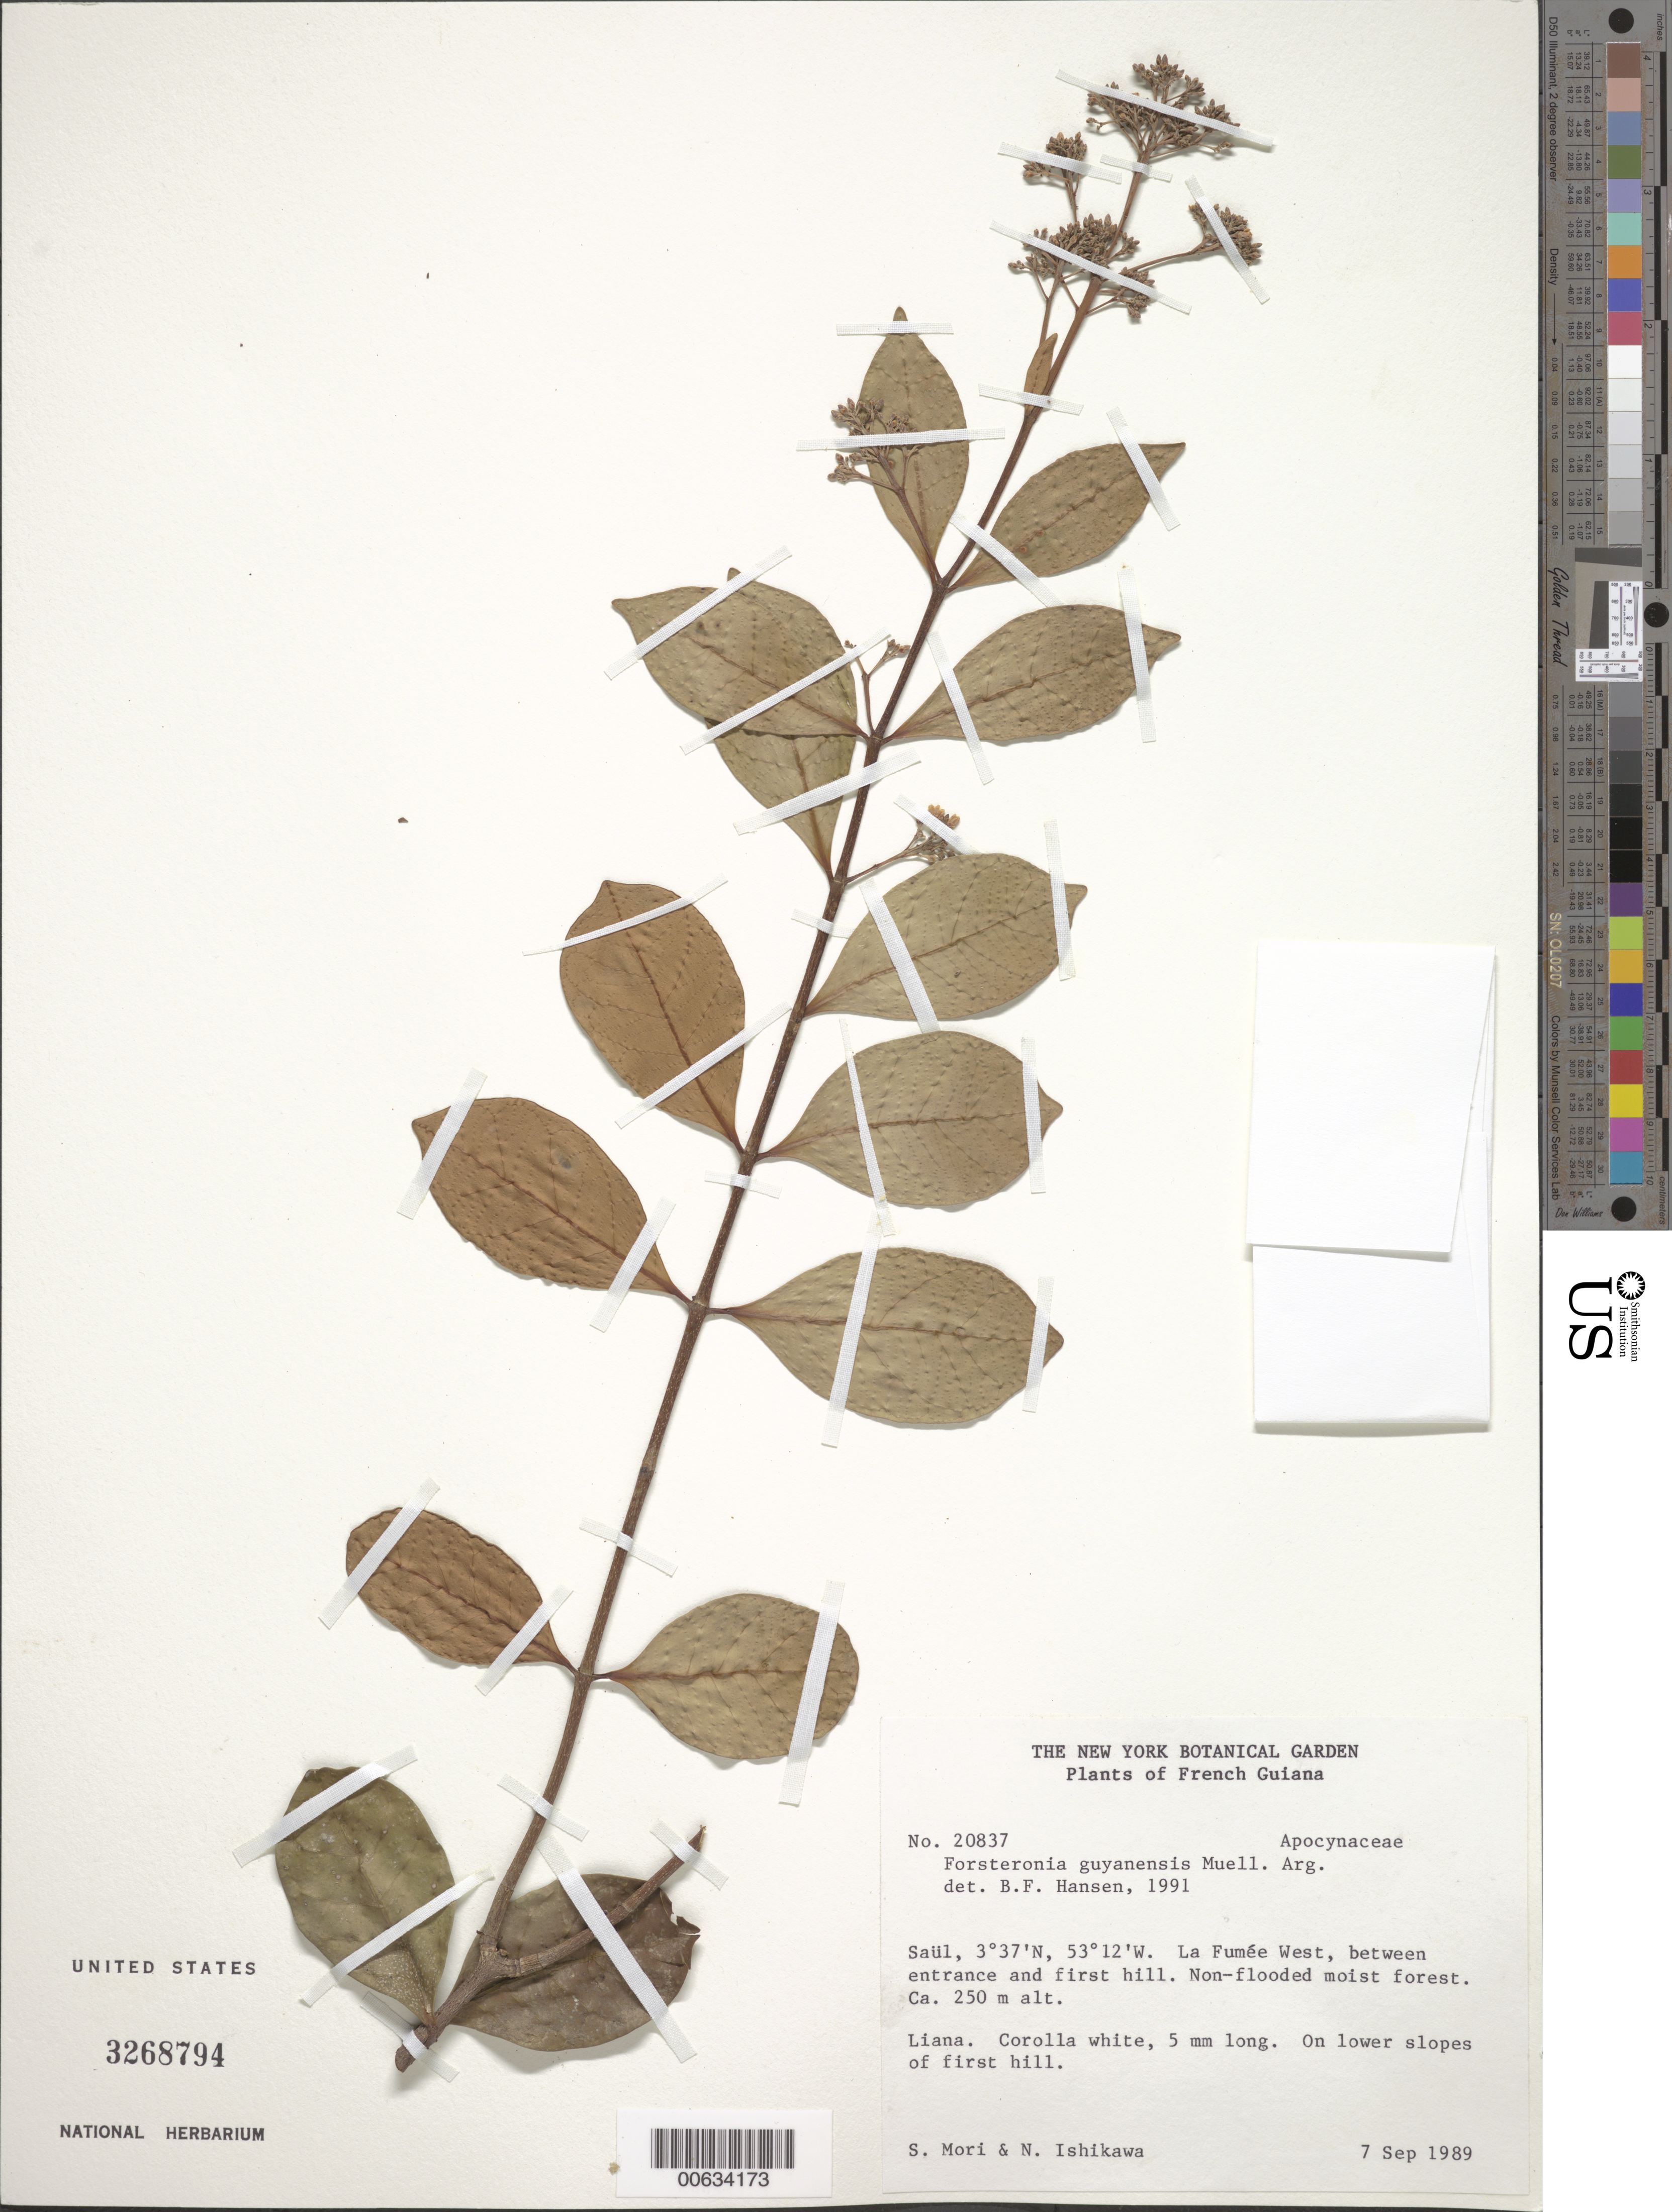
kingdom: Plantae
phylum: Tracheophyta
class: Magnoliopsida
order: Gentianales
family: Apocynaceae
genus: Forsteronia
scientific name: Forsteronia guyanensis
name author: Müll. Arg.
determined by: Hansen, B.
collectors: S. Mori & N. Ishikawa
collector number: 20837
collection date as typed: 7-Sep-89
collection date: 1989-09-07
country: French Guiana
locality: Saül, La Fumée Oeste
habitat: Non-flooded moist forest; on lower slopes of first hill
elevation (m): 250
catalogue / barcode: US 3268794